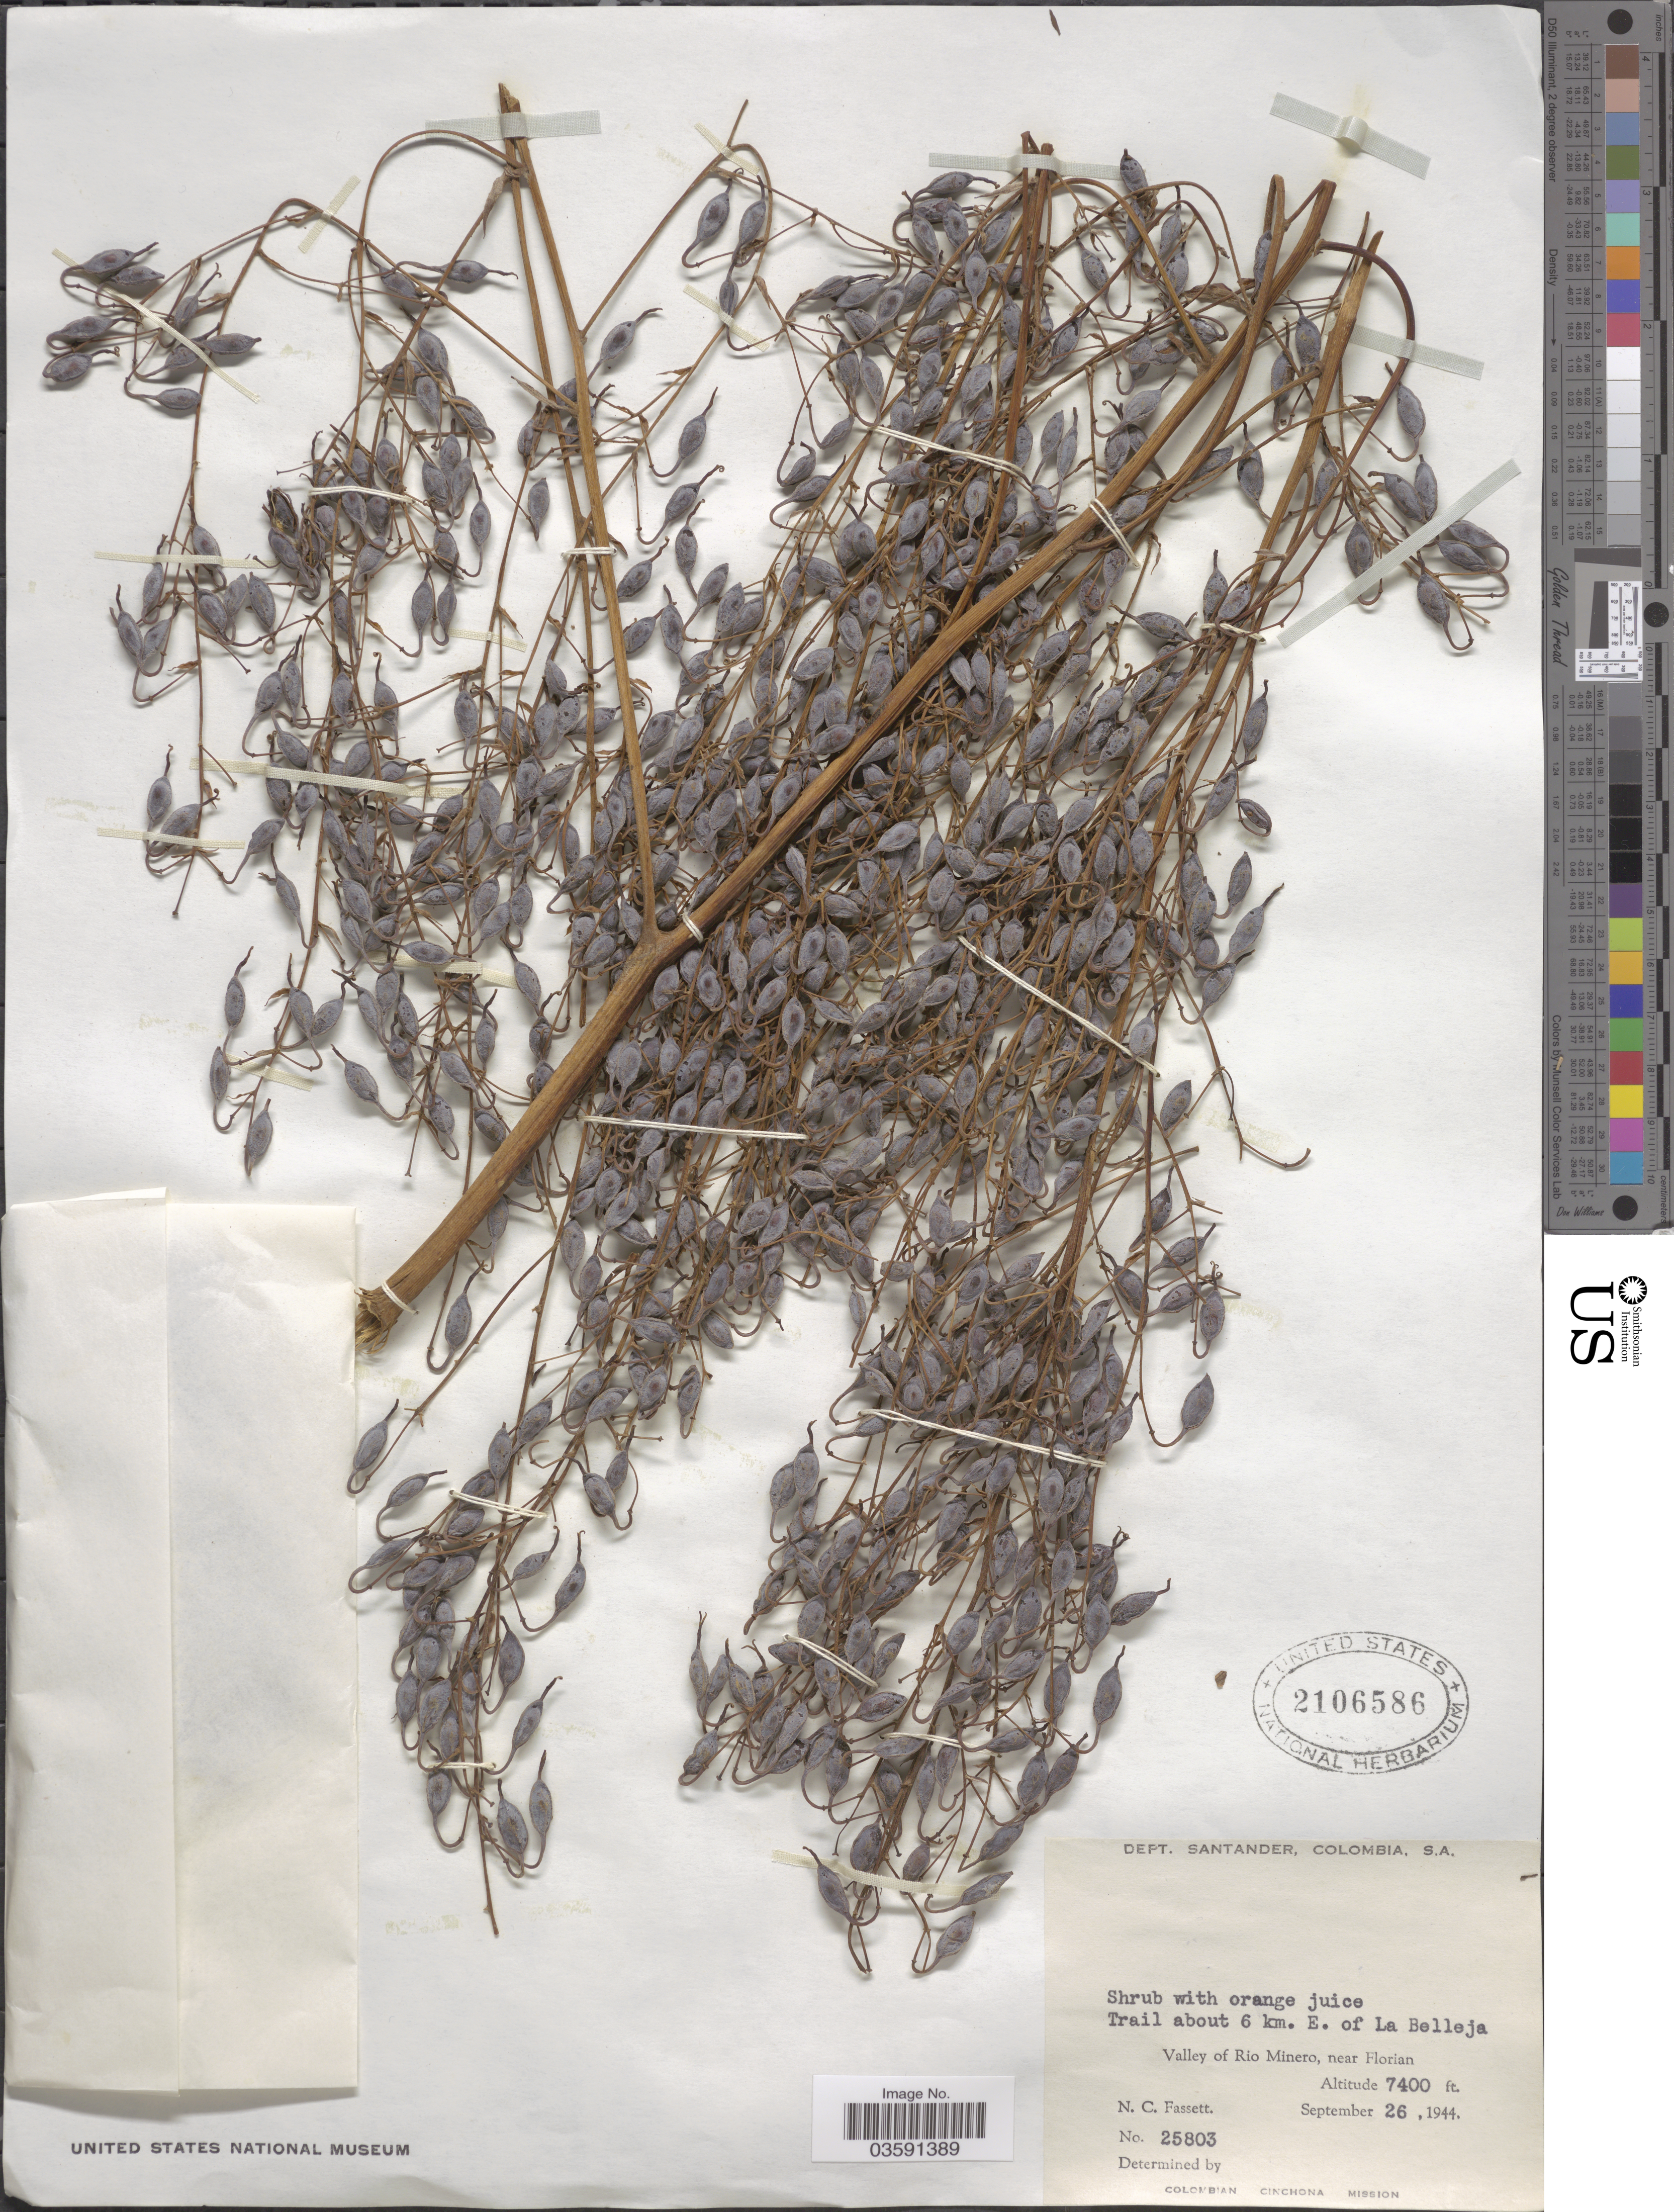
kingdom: Plantae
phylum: Tracheophyta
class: Magnoliopsida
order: Ranunculales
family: Papaveraceae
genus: Bocconia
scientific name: Bocconia sp.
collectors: N. C. Fassett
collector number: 25803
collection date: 1944-09-26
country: Colombia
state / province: Santander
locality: Dept. Santander. Trail about 6 km. E. of La Belleja. Valley of Rio Minero, near Florian.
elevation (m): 2256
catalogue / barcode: US 2106586